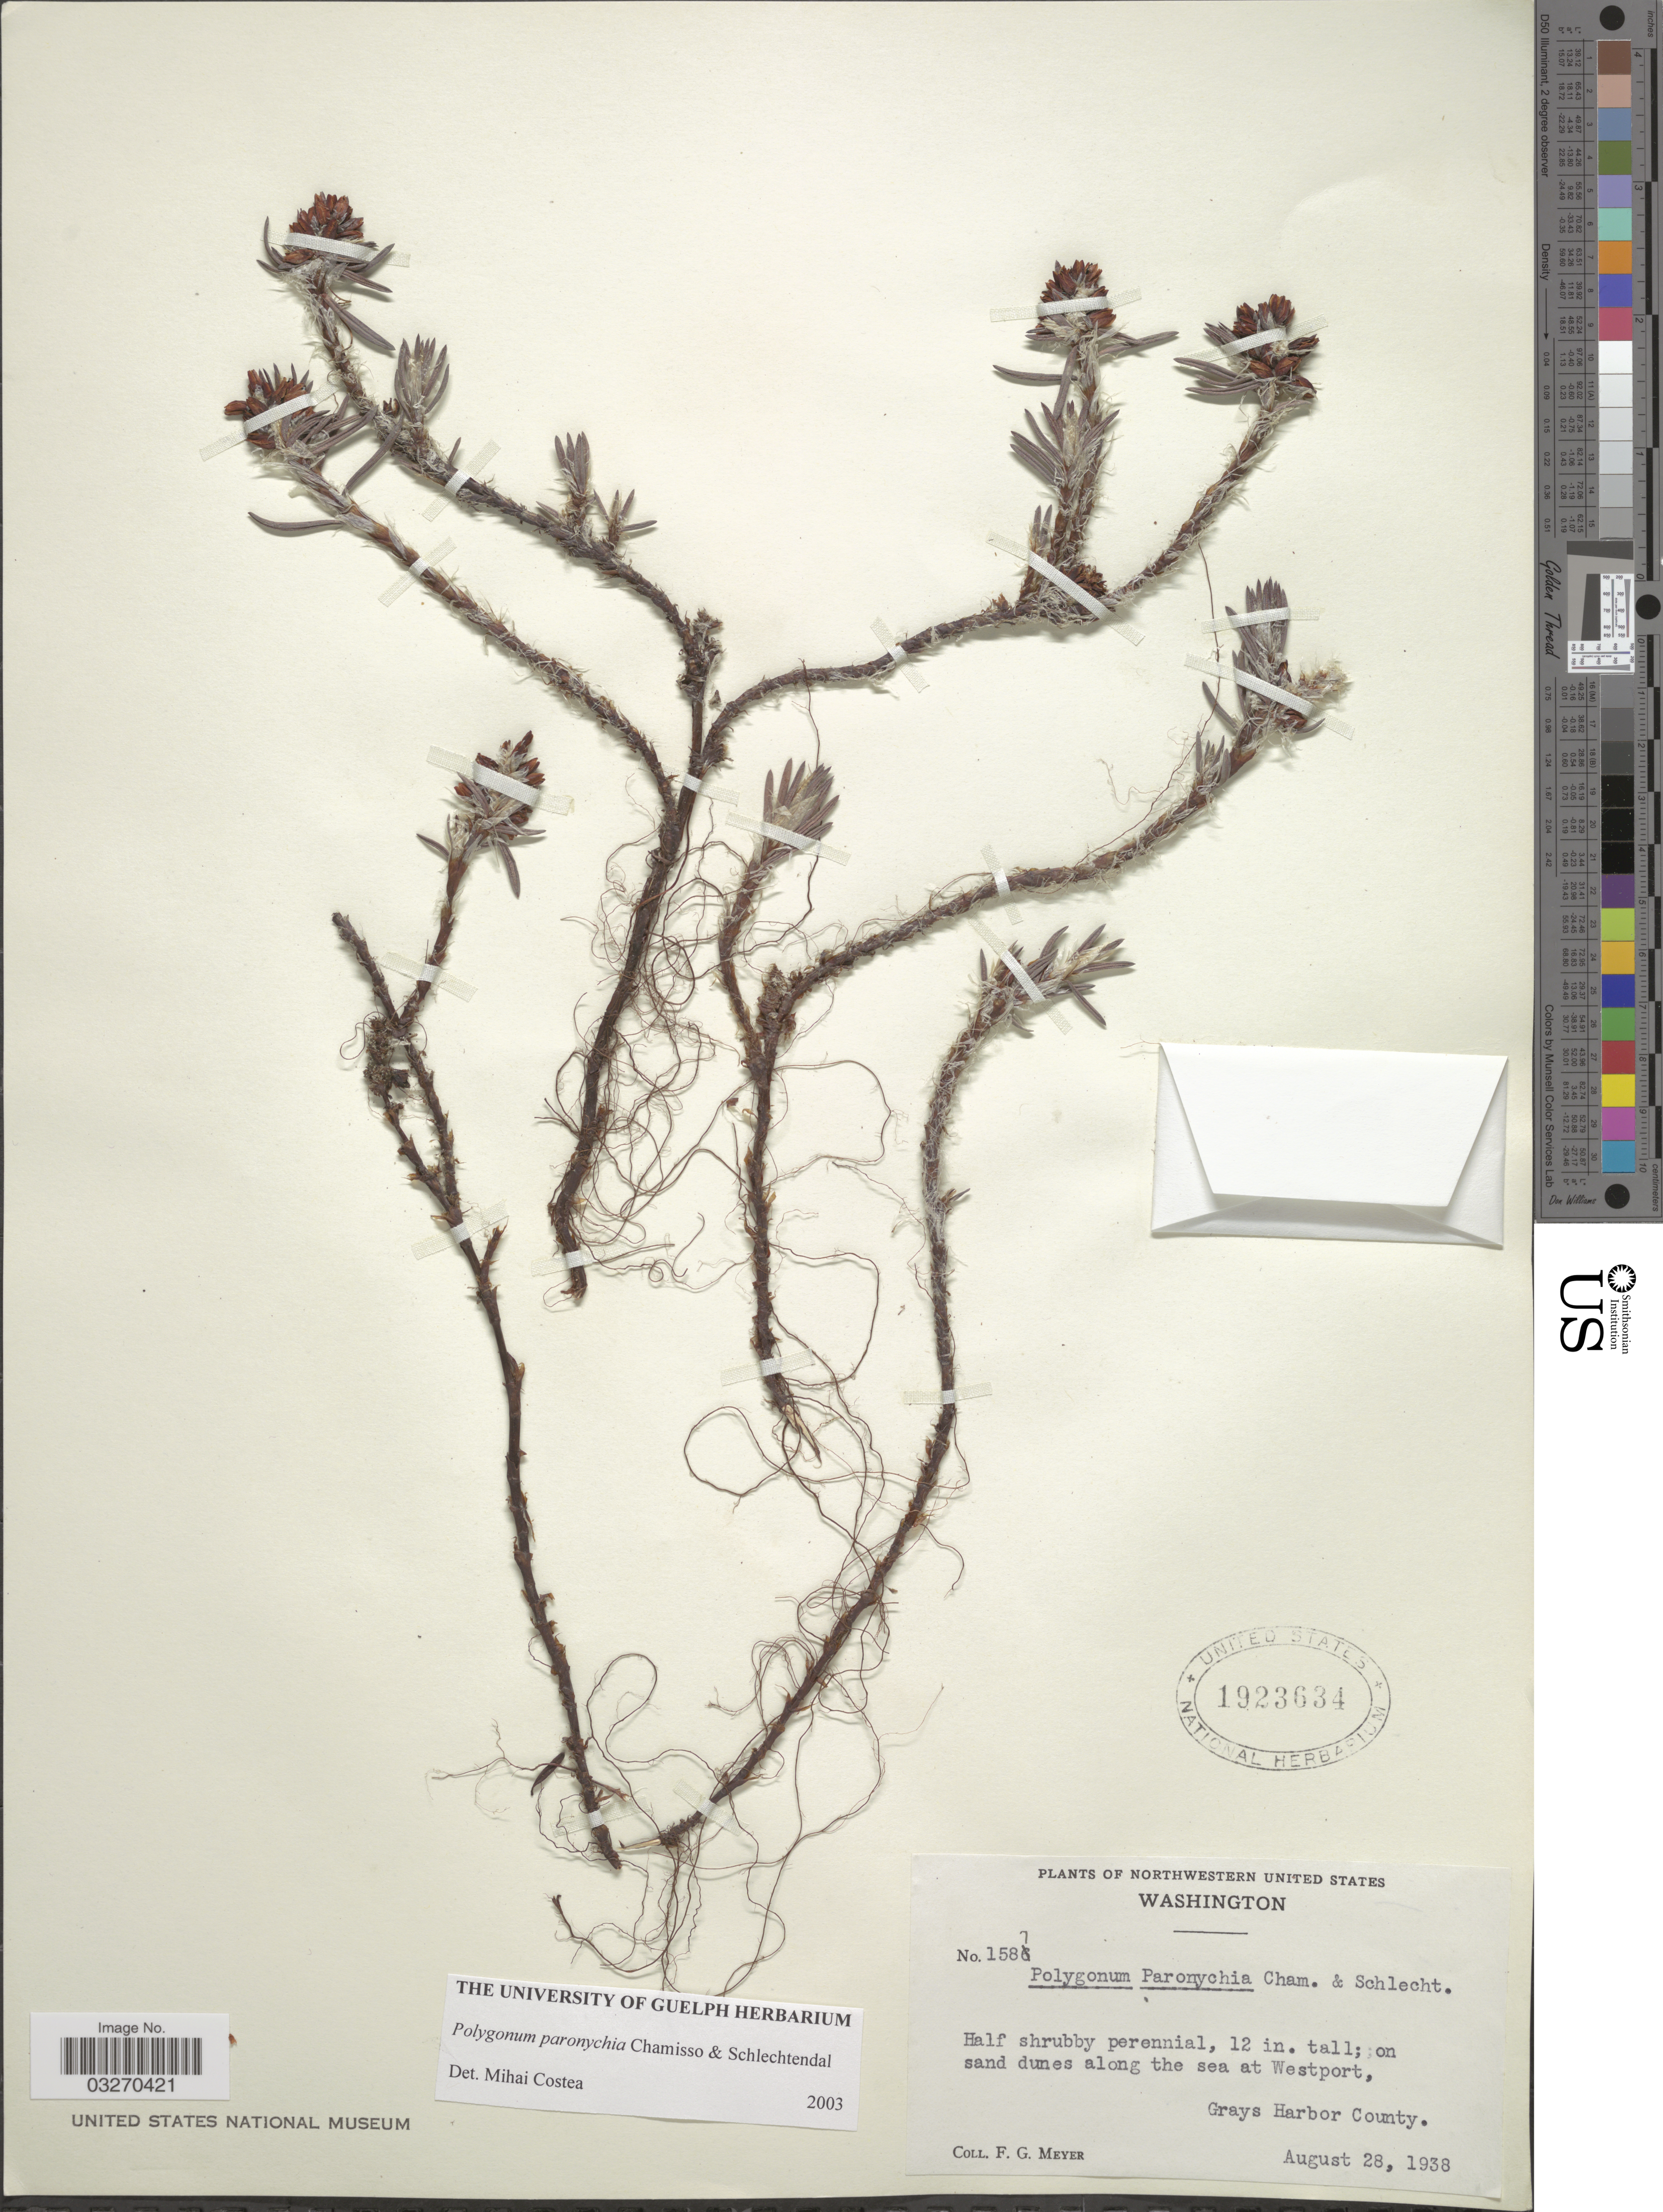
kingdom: Plantae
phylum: Tracheophyta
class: Magnoliopsida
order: Caryophyllales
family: Polygonaceae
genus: Polygonum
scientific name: Polygonum paronychia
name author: Cham. & Schltdl.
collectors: F. G. Meyer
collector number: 1587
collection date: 1938-08-28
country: United States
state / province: Washington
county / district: Grays Harbor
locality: On sand dunes along the sea at Westport, Grays Harbor County.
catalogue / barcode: US 1923634